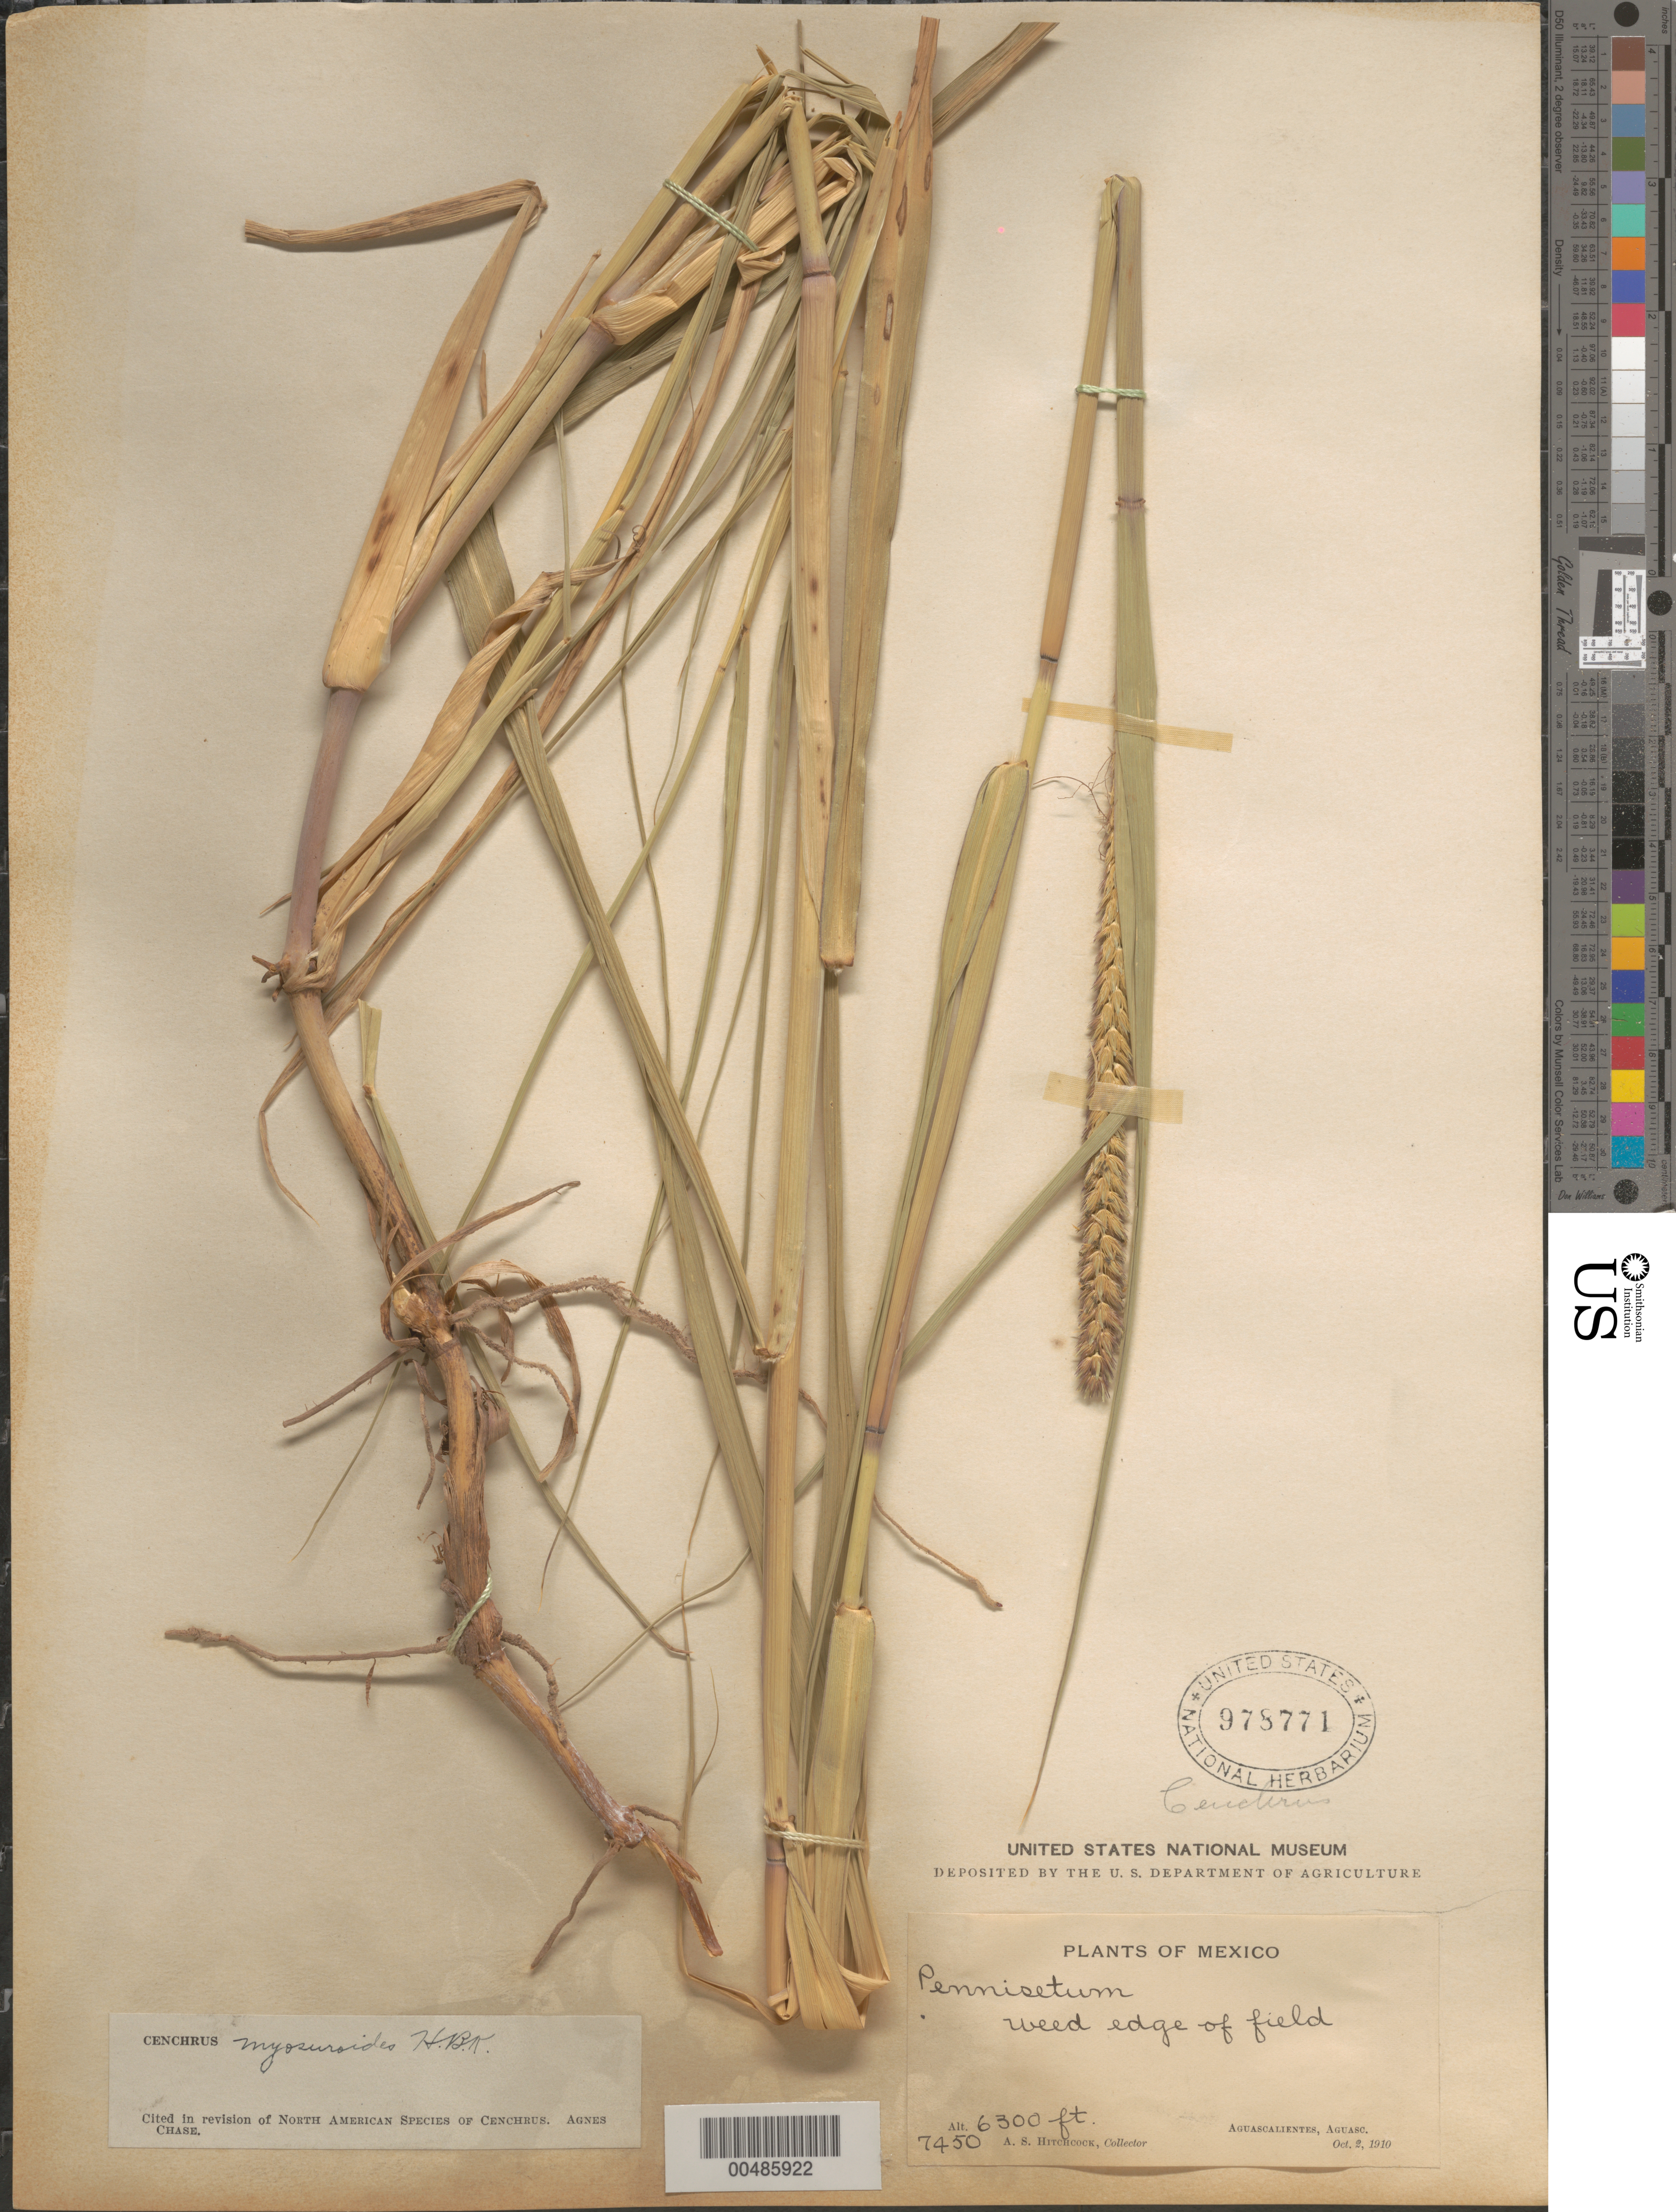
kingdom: Plantae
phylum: Tracheophyta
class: Liliopsida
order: Poales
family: Poaceae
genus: Cenchrus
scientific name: Cenchrus myosuroides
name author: Kunth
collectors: A. S. Hitchcock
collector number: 7450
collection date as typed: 2 Oct 1910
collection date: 1910-10-02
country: Mexico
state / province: Aguascalientes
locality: Aguascalientes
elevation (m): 1920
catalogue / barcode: US 978771